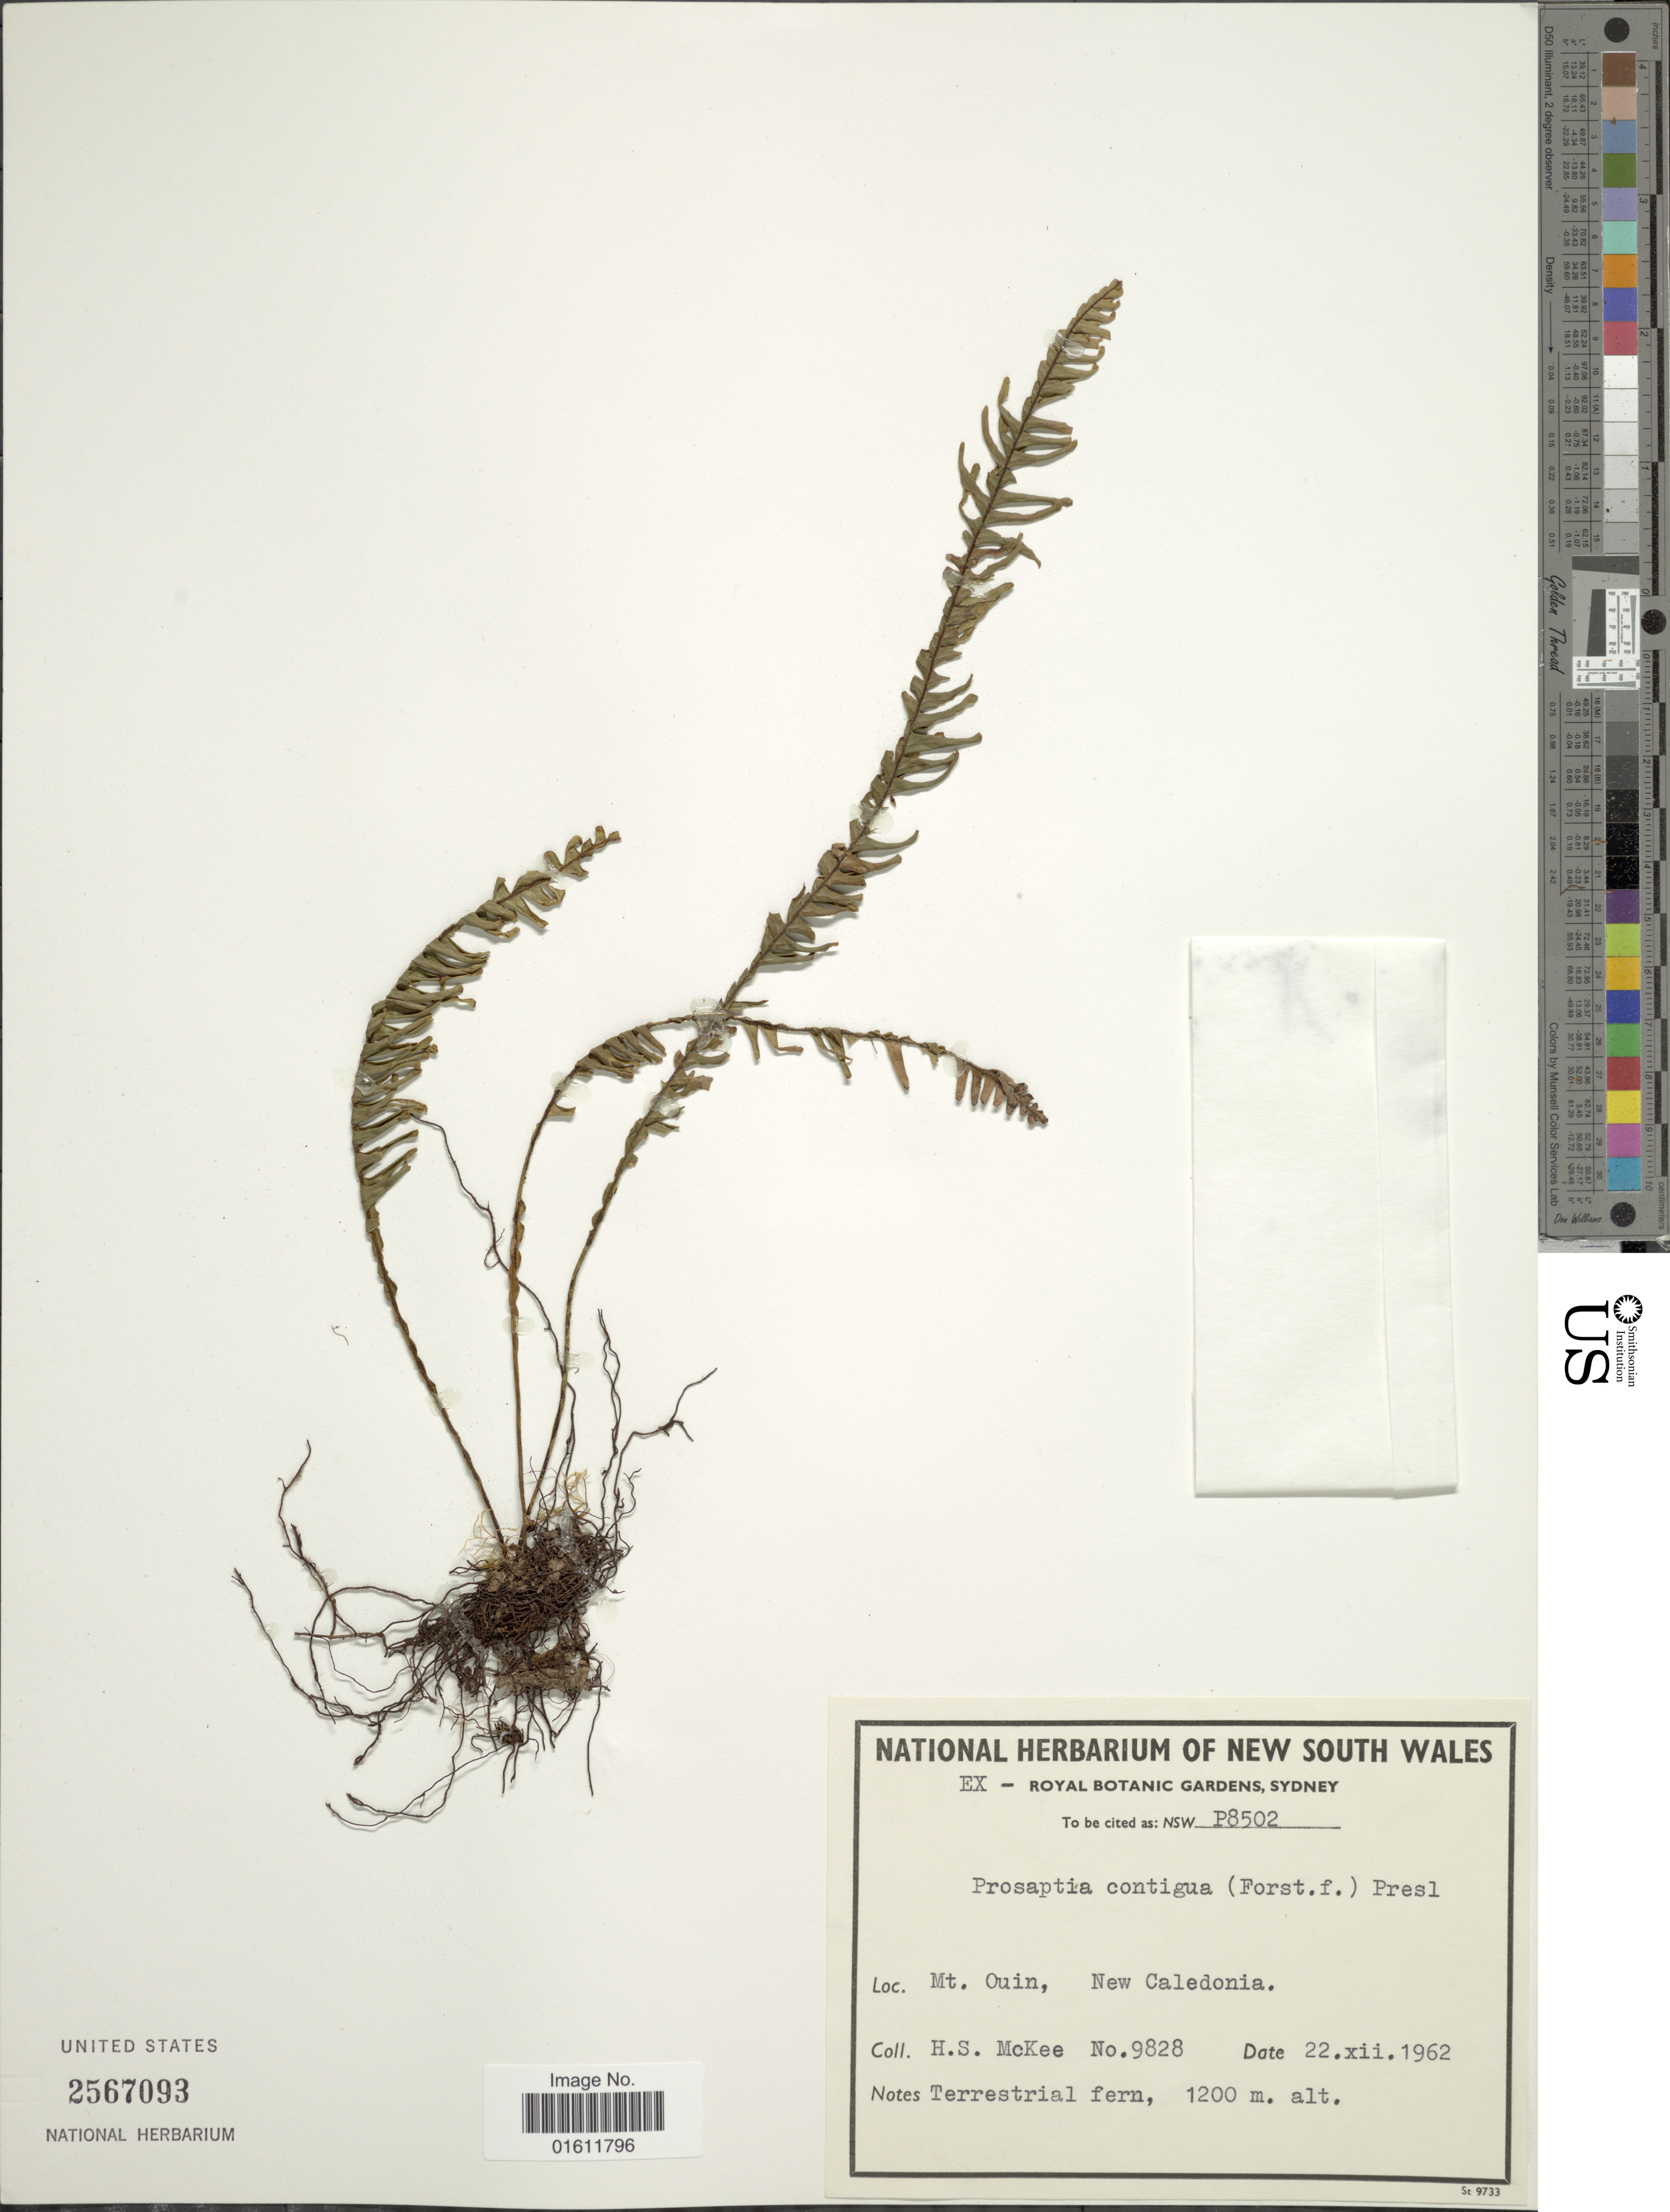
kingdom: Plantae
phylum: Tracheophyta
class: Polypodiopsida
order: Polypodiales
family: Polypodiaceae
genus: Prosaptia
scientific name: Prosaptia contigua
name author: (G. Forst.) Presl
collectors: H. S. McKee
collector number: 9828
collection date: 1962-12-22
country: New Caledonia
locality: Mt. Ouin.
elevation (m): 1200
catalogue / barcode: US 2567093